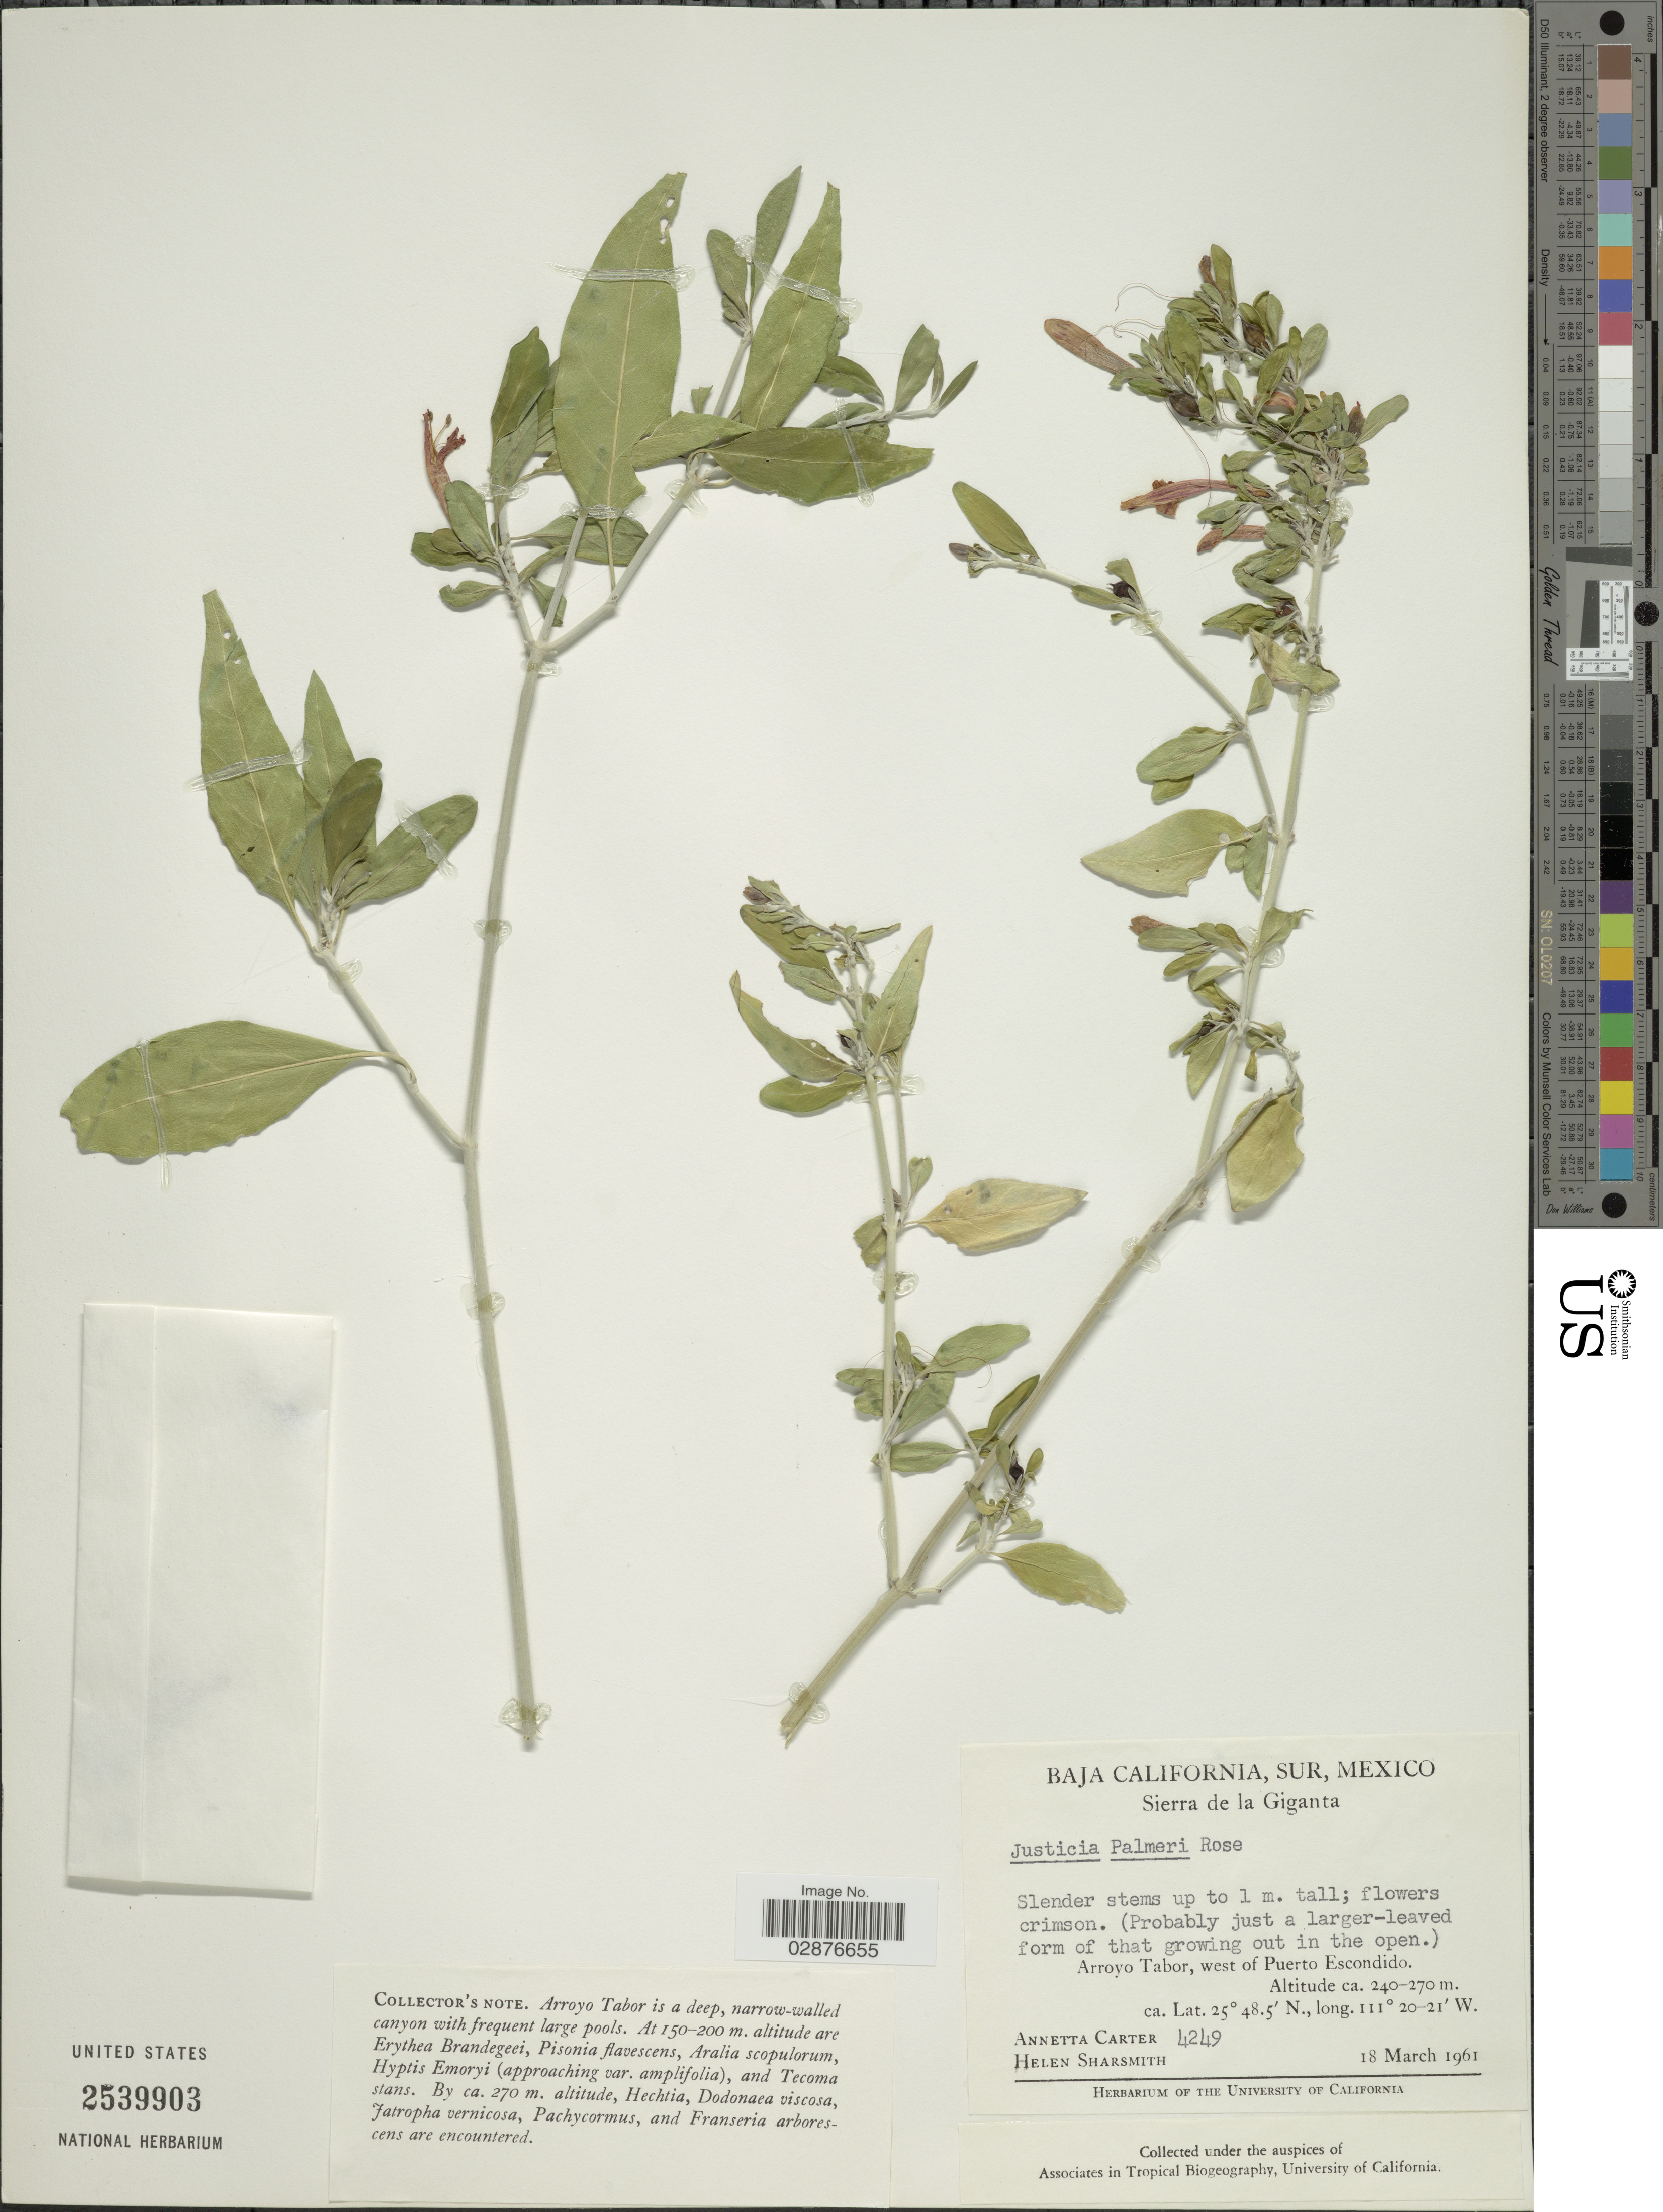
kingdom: Plantae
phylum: Tracheophyta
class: Magnoliopsida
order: Lamiales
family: Acanthaceae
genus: Justicia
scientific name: Justicia palmeri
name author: Rose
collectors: A. Carter & H. Sharsmith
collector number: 4249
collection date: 1961-03-18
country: Mexico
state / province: Baja California Sur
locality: Sierra de la Giganta, Arroyo Tabor, west of Puerto Escondido.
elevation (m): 240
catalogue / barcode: US 2539903